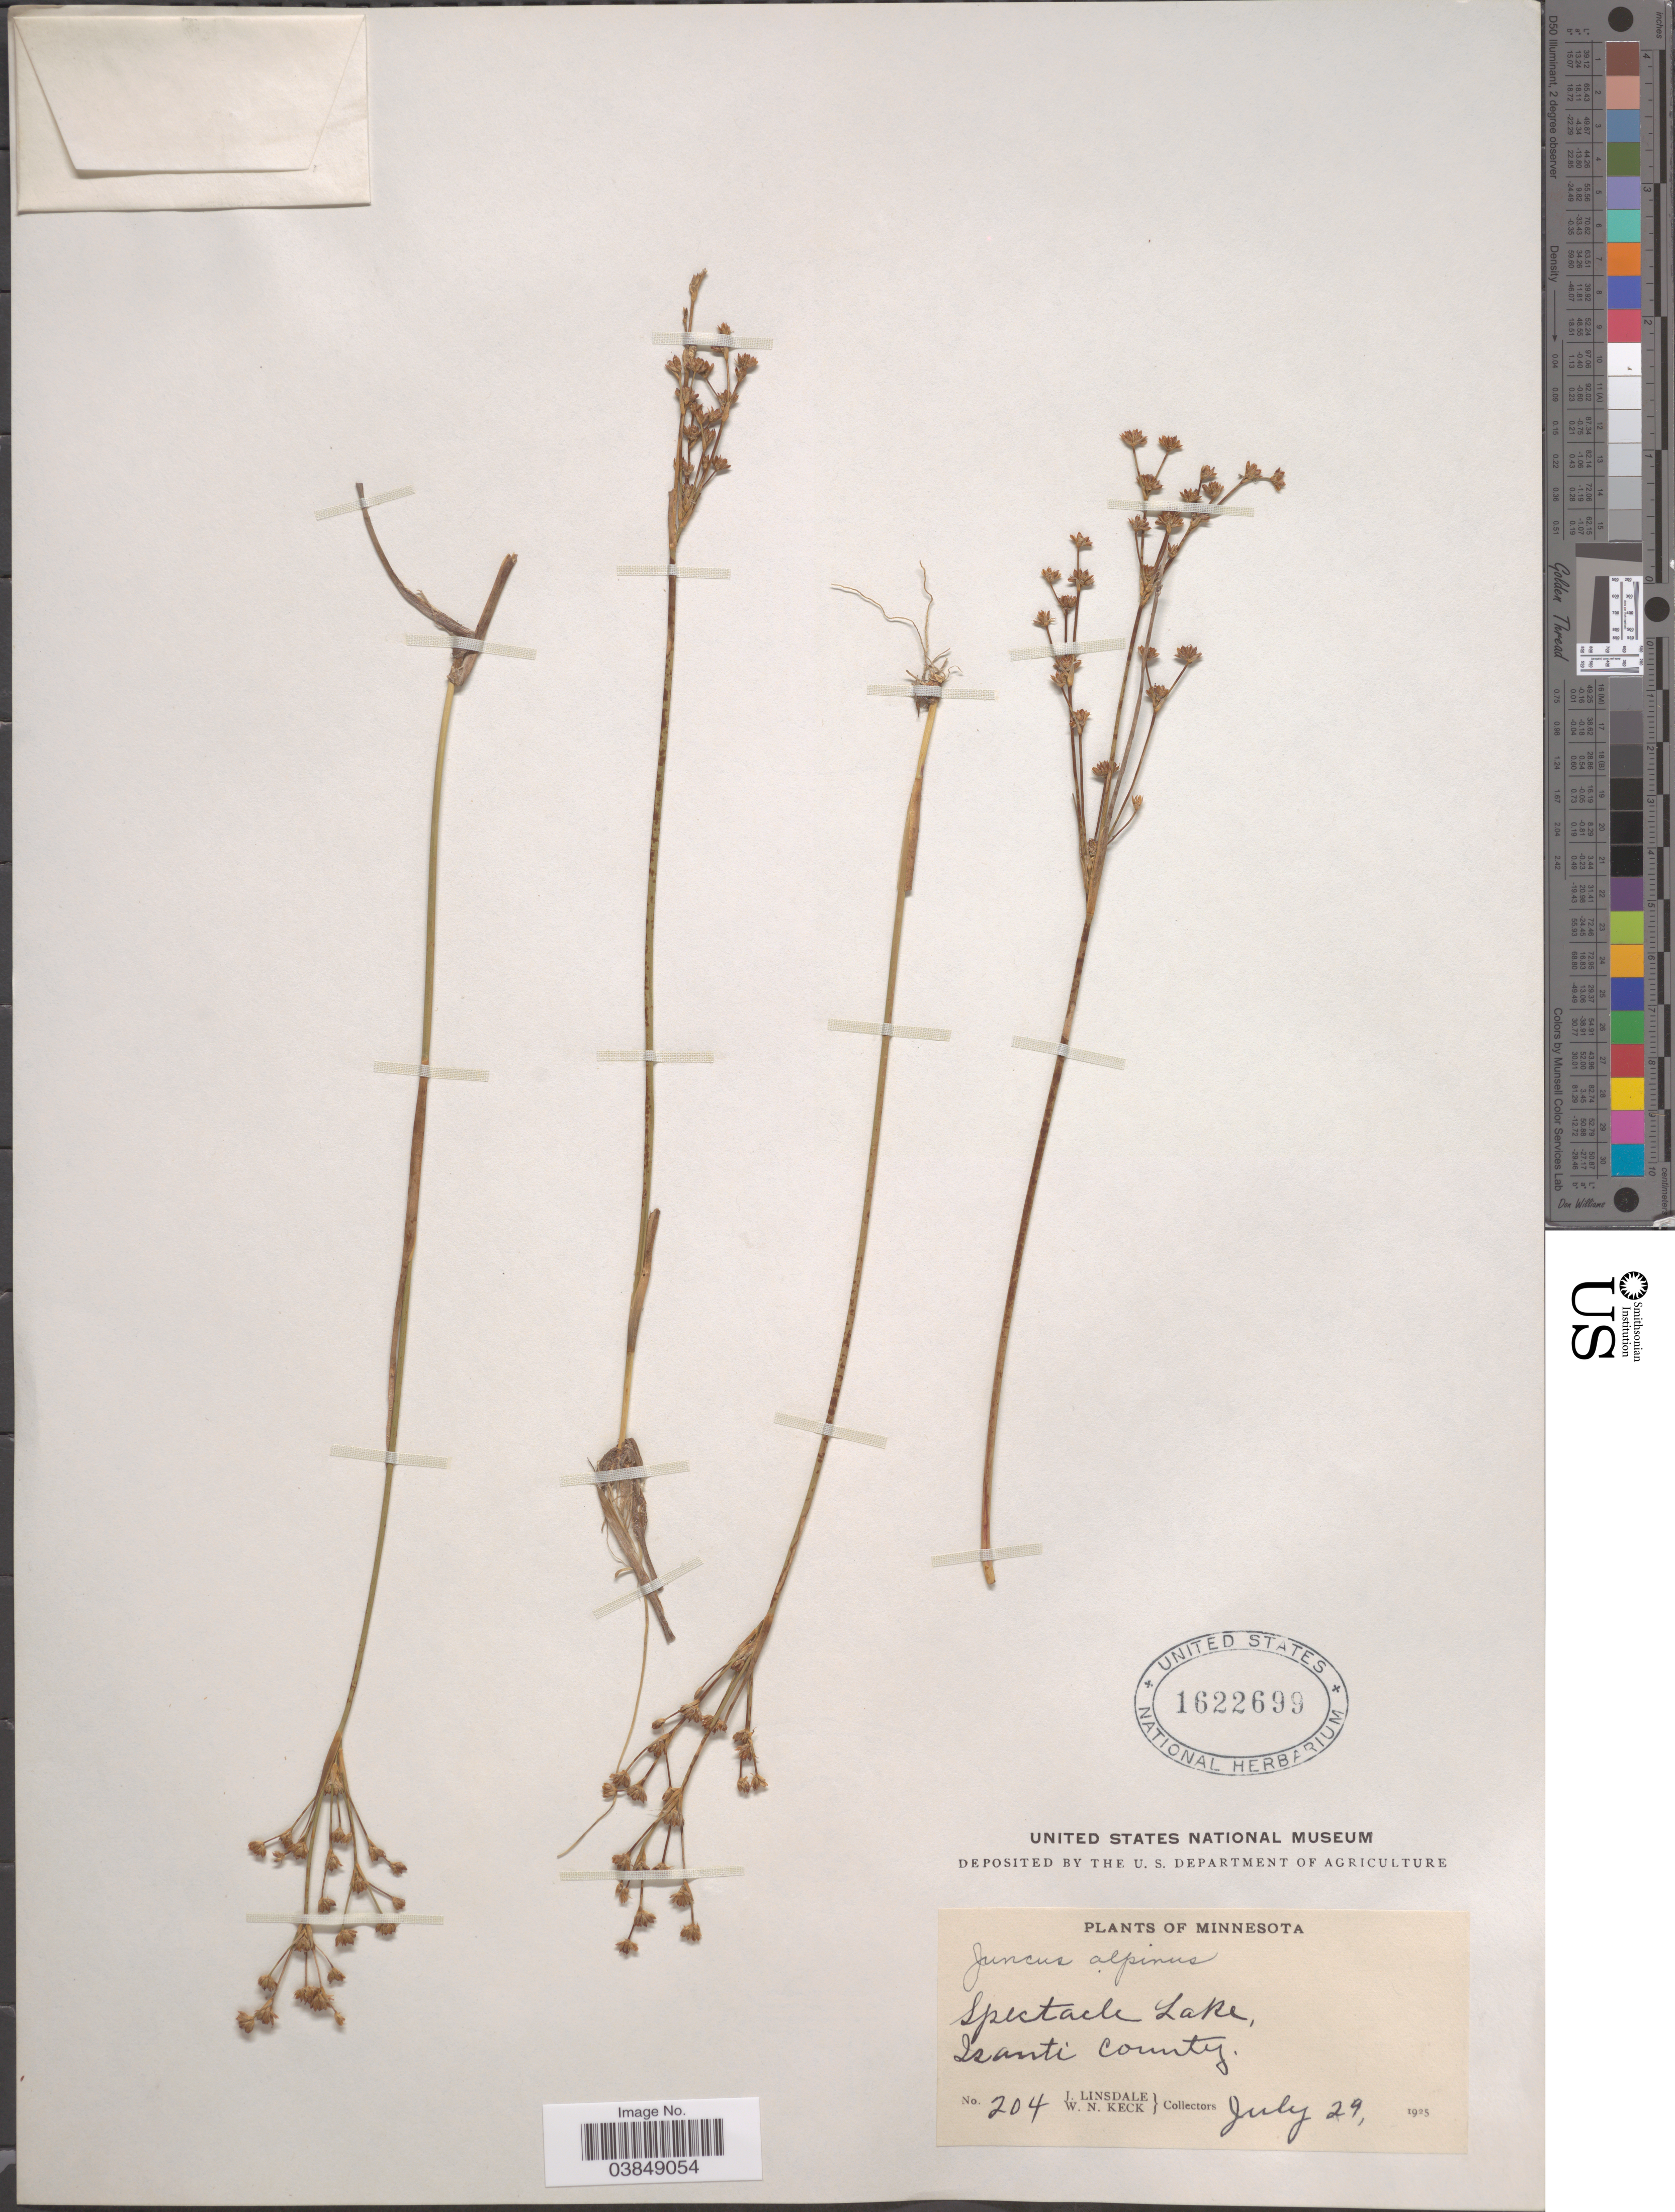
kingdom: Plantae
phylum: Tracheophyta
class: Liliopsida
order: Poales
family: Juncaceae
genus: Juncus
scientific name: Juncus alpinus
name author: Vill.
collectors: J. Linsdale & W. Keck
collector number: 204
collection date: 1925-07-29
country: United States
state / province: Minnesota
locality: Spectacle Lake, Isanti County.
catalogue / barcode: US 1622699